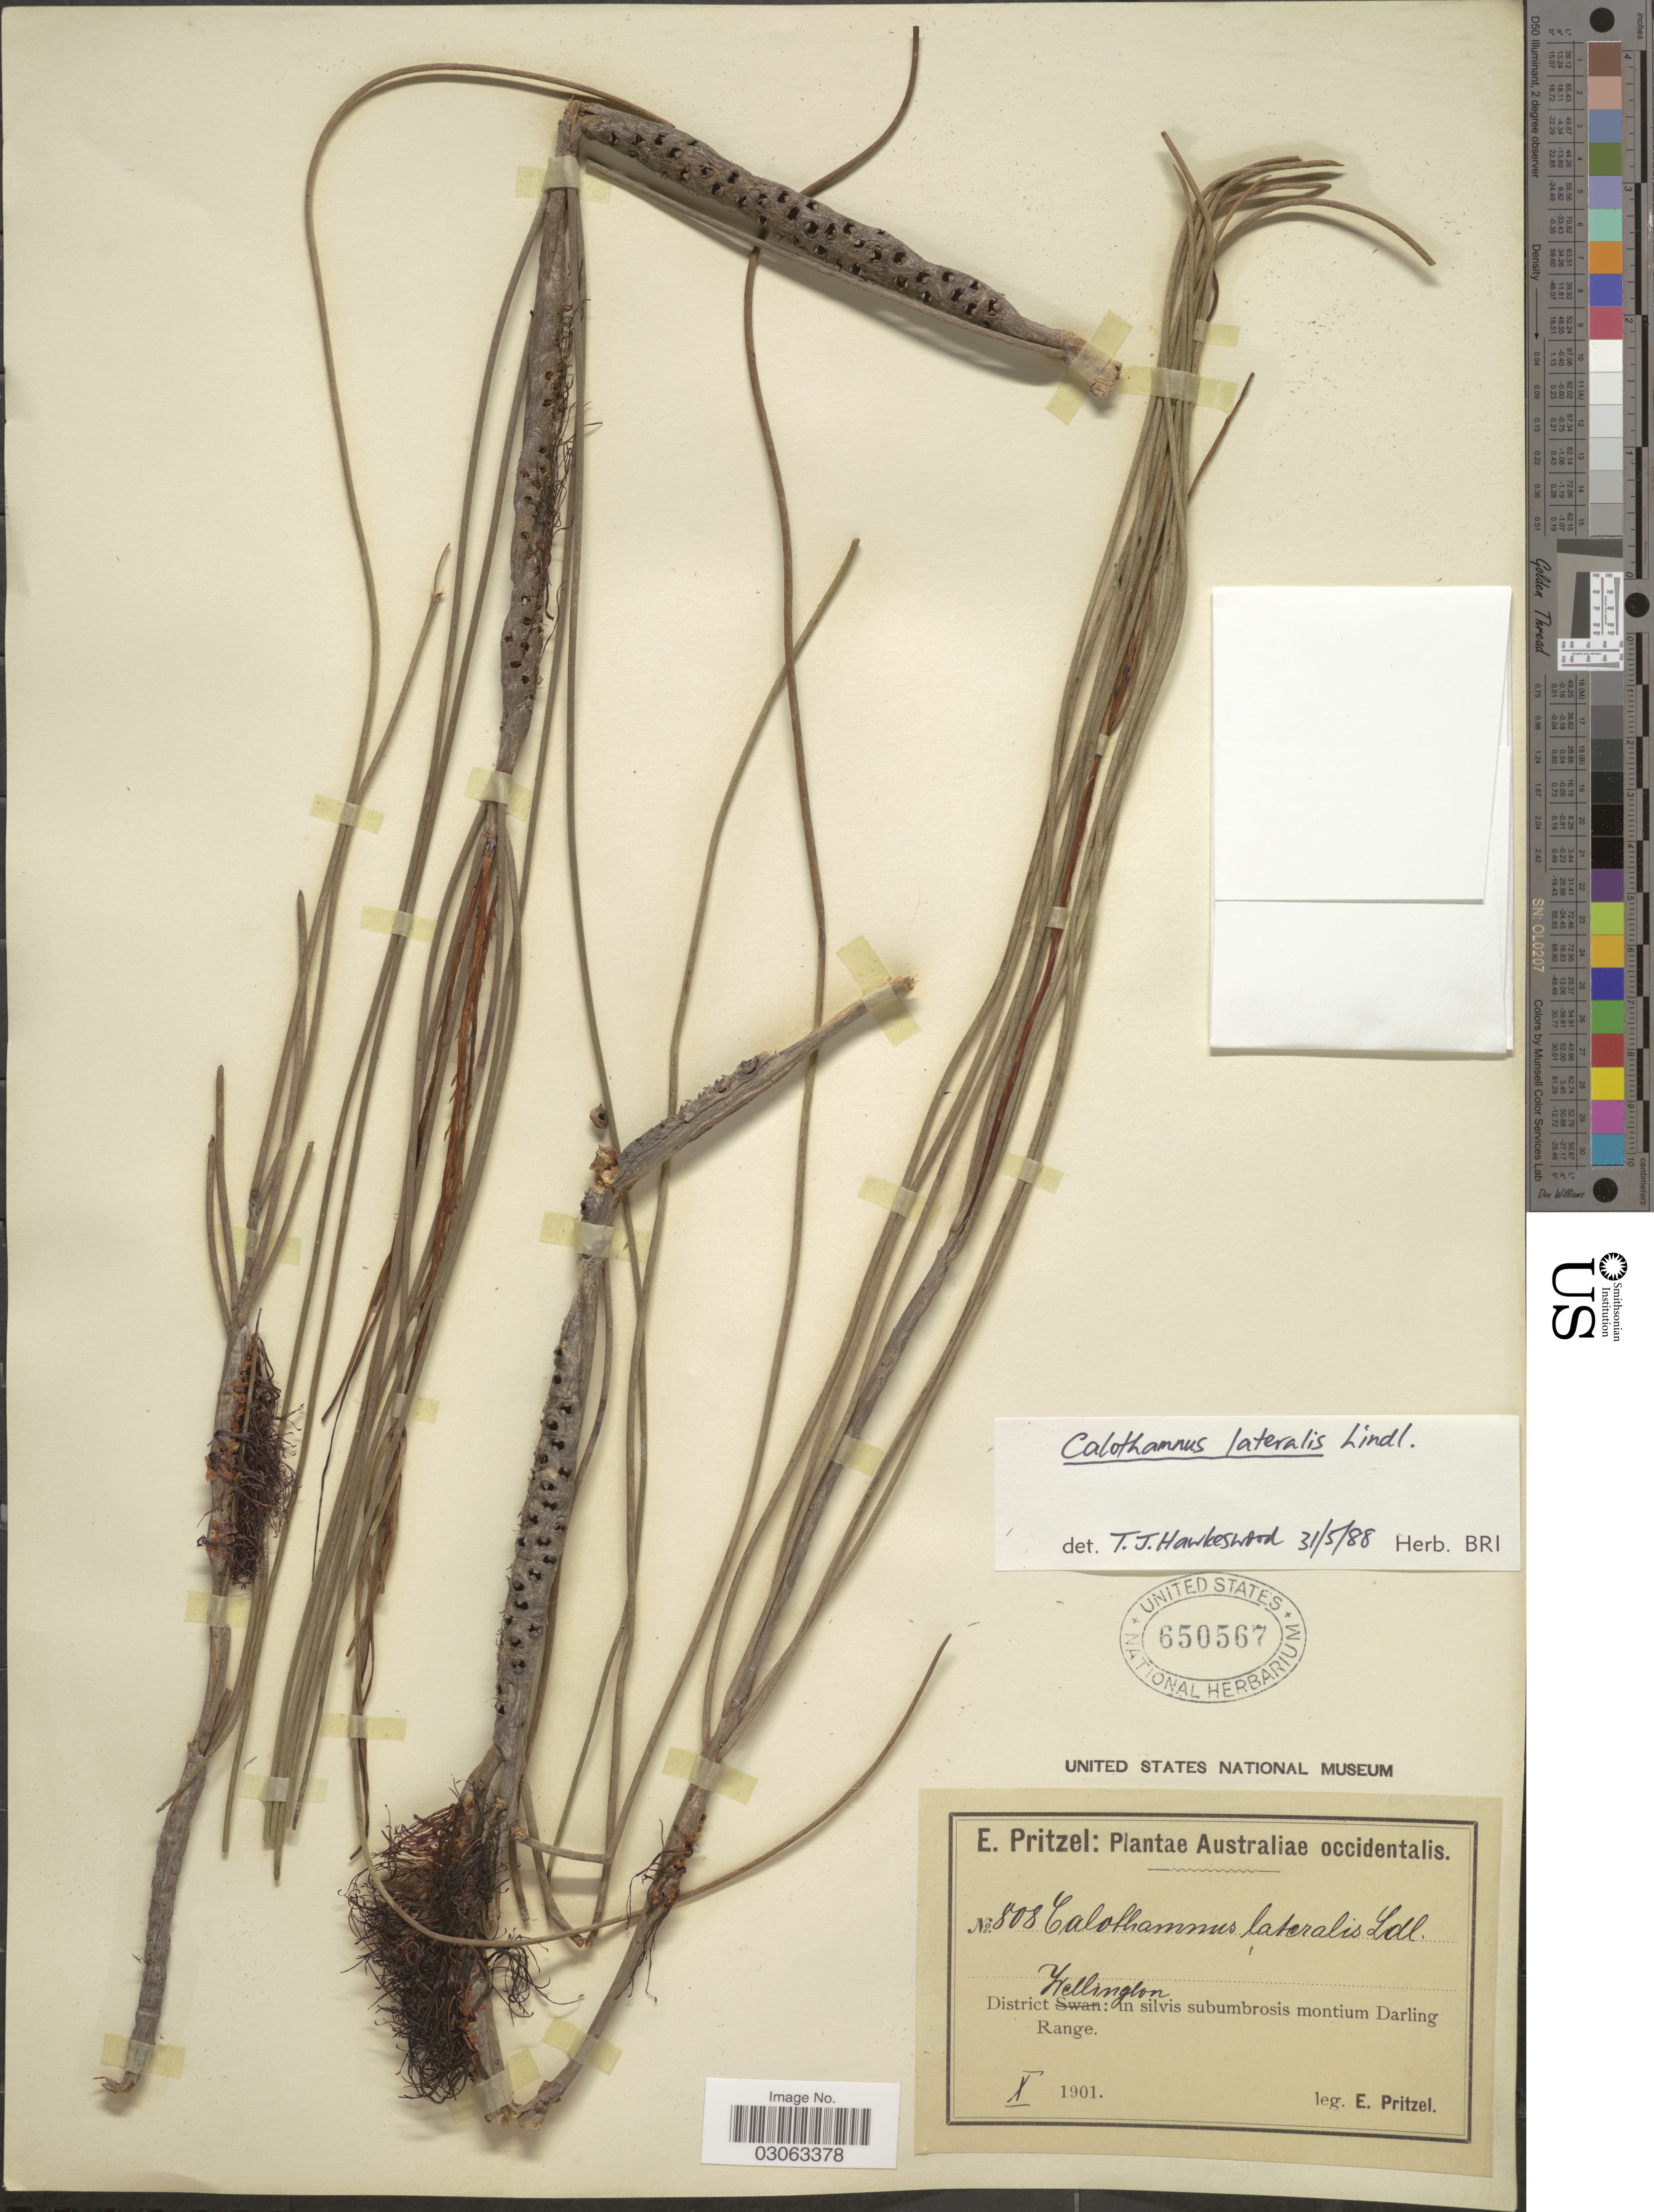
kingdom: Plantae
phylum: Tracheophyta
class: Magnoliopsida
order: Myrtales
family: Myrtaceae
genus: Calothamnus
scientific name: Calothamnus lateralis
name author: Lindl.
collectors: E. G. Pritzel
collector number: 808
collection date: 1901-10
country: Australia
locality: Austaliae occidentalis. District Wellington: in silvis subumbrosis montium Darling Range.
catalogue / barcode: US 650567